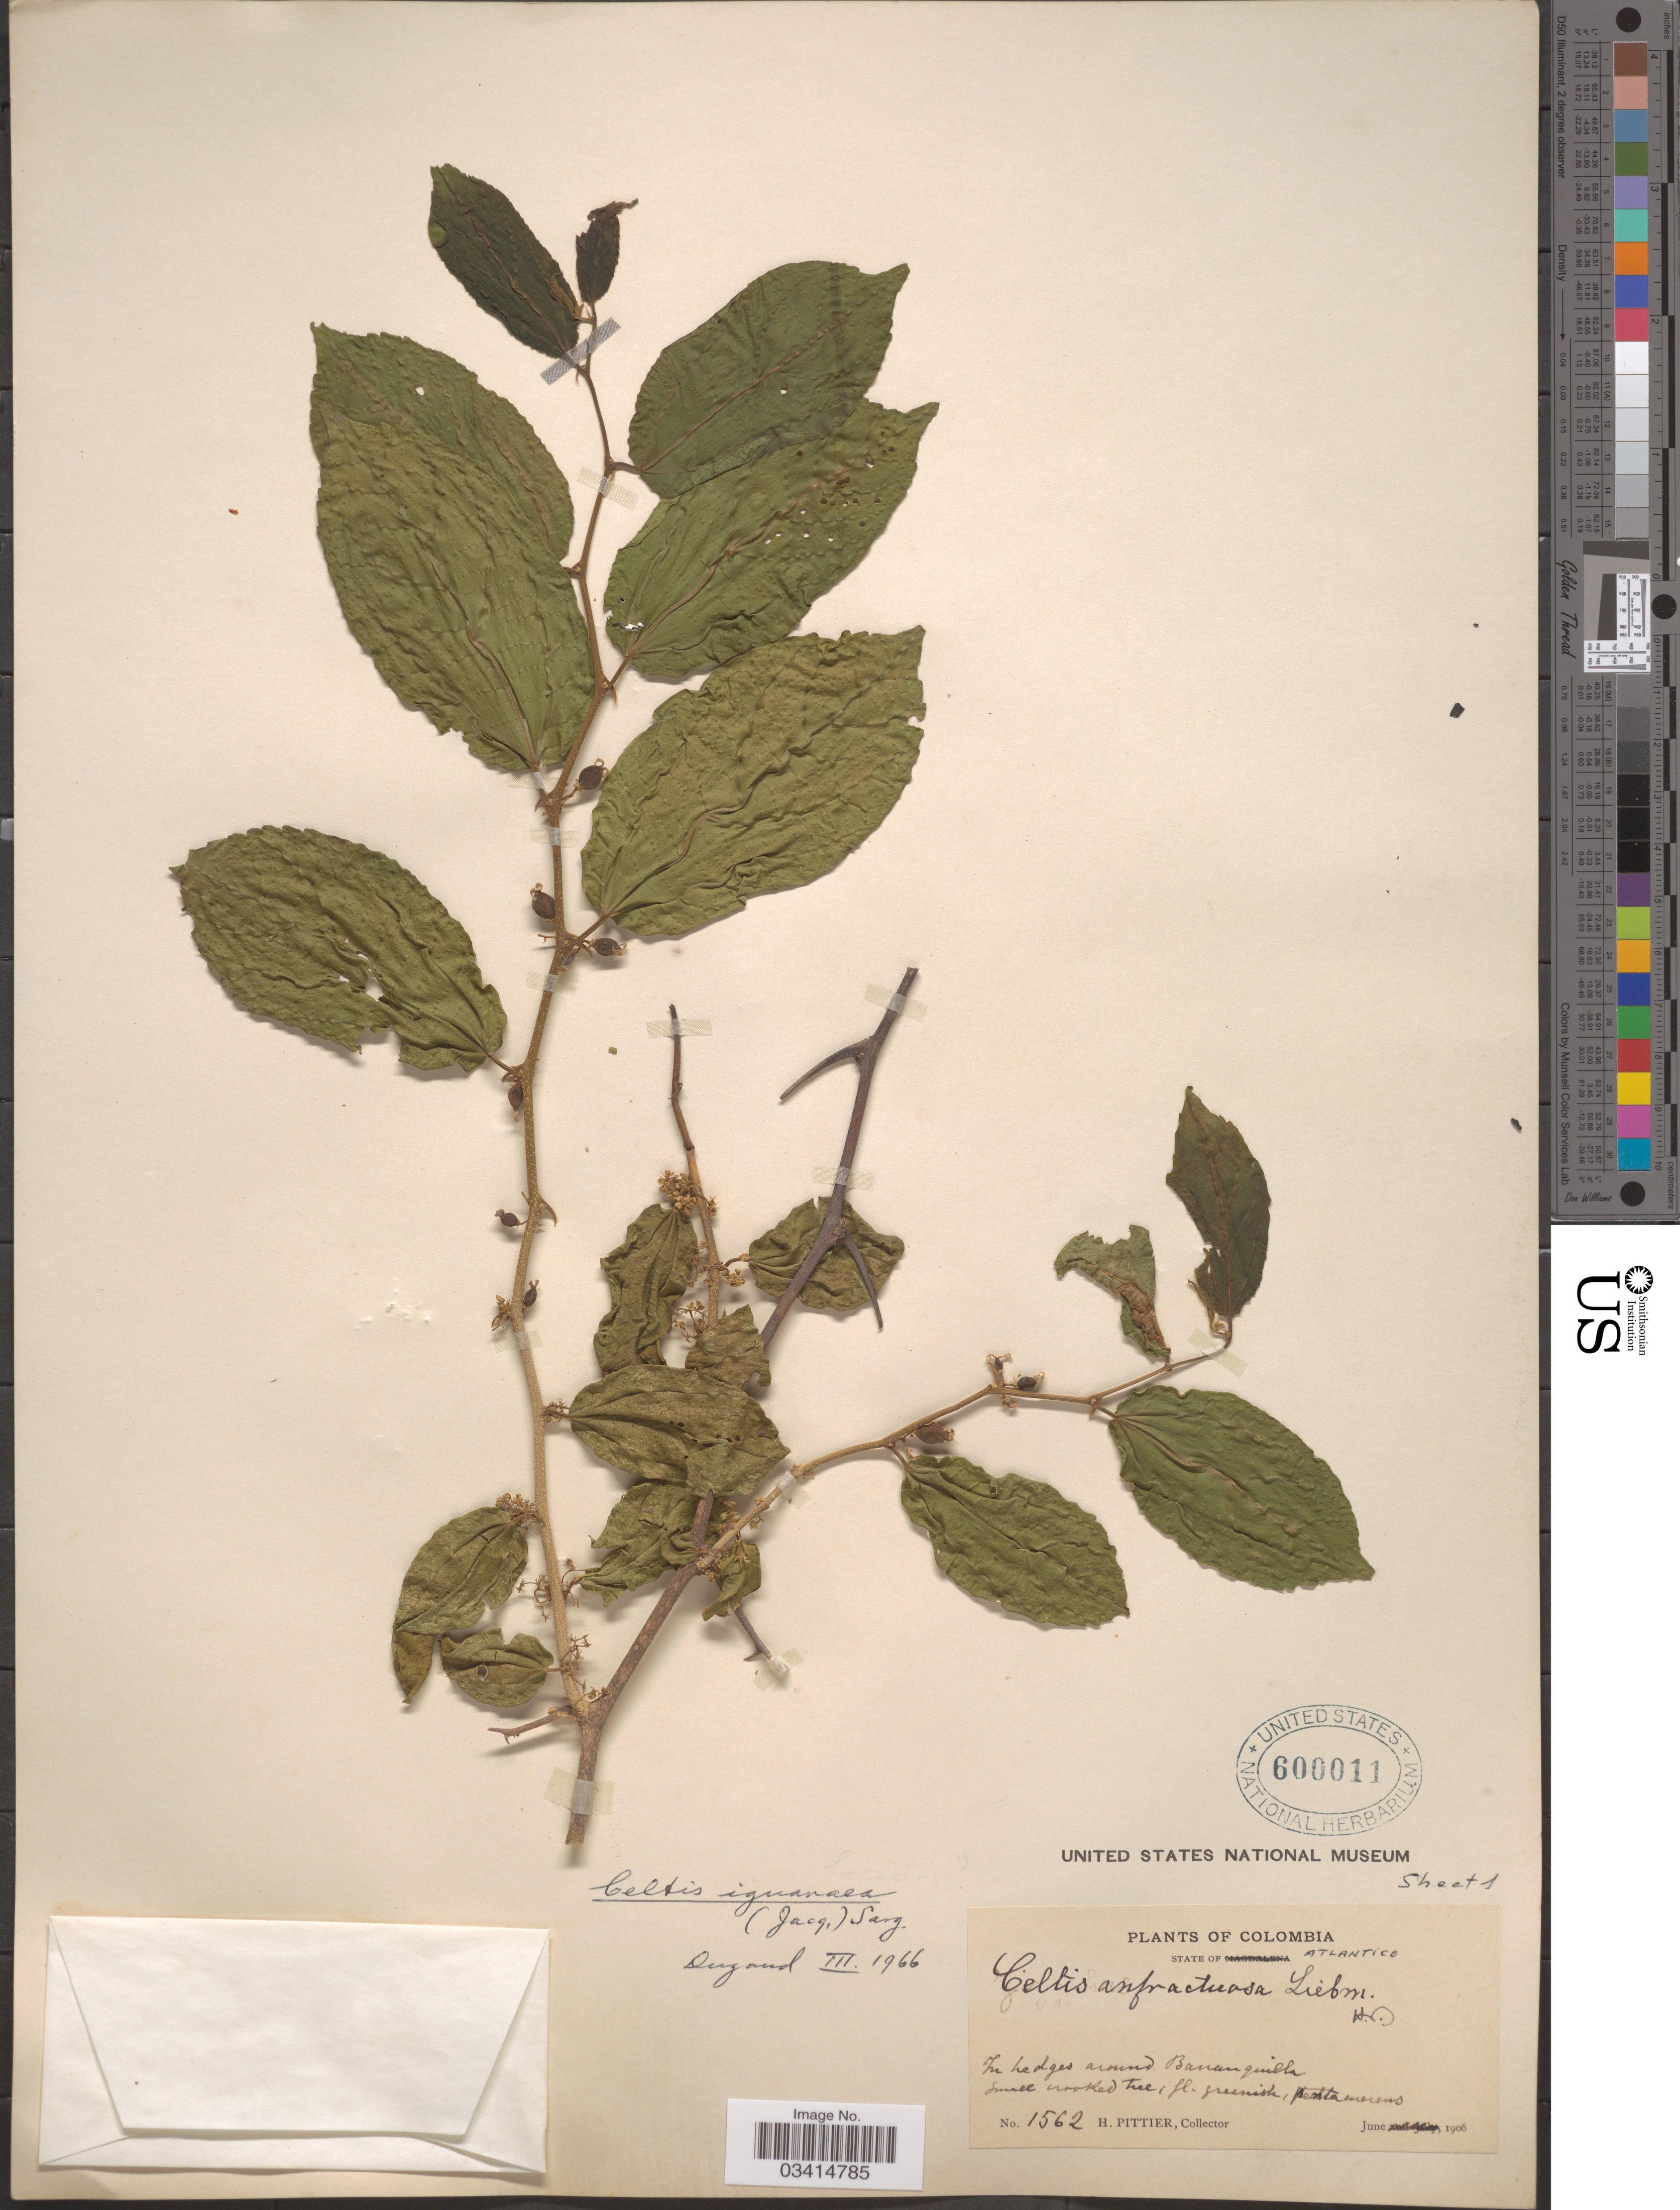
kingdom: Plantae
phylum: Tracheophyta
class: Magnoliopsida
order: Rosales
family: Cannabaceae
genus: Celtis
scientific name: Celtis iguanaea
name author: (Jacq.) Sarg.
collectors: H. F. Pittier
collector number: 1562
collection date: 1906-06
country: Colombia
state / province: Atlántico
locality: In hedges around Barranquilla.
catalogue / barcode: US 600011